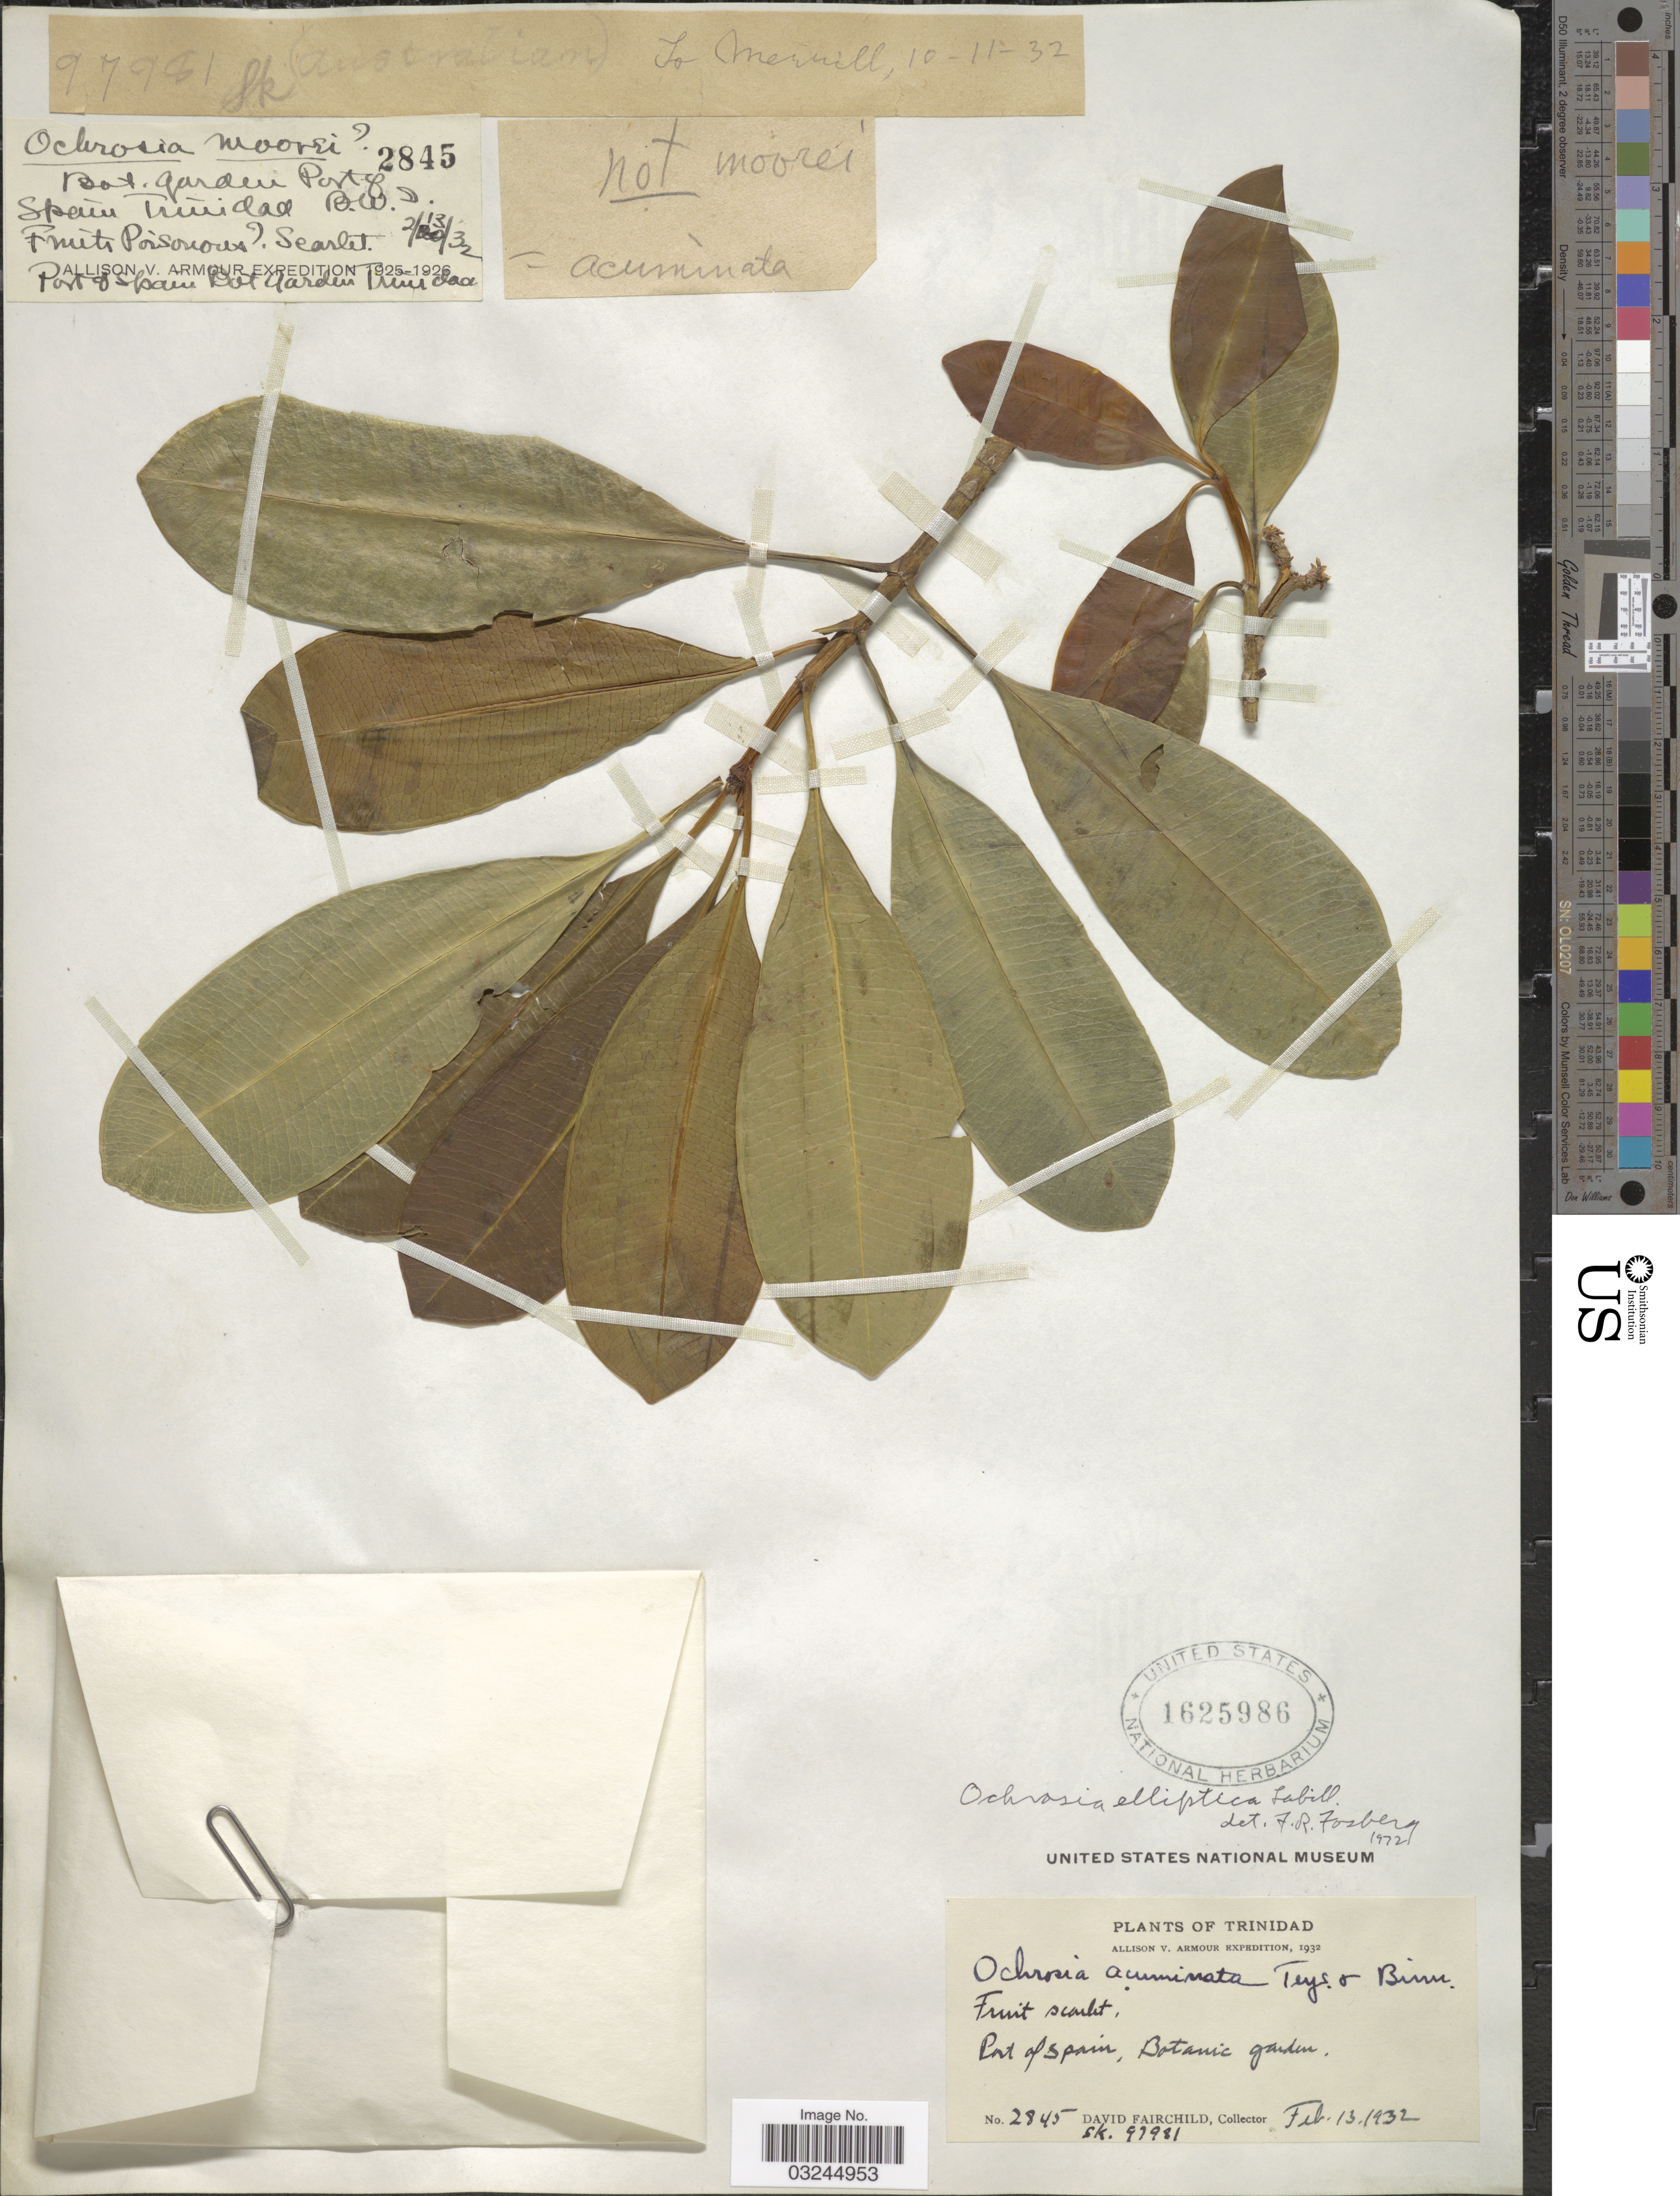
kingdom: Plantae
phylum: Tracheophyta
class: Magnoliopsida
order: Gentianales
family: Apocynaceae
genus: Ochrosia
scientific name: Ochrosia elliptica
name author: Labill.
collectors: D. Fairchild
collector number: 2845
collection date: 1932-02-13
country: Trinidad and Tobago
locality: Trinidad. Port of Spain, Botanic garden.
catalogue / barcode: US 1625986